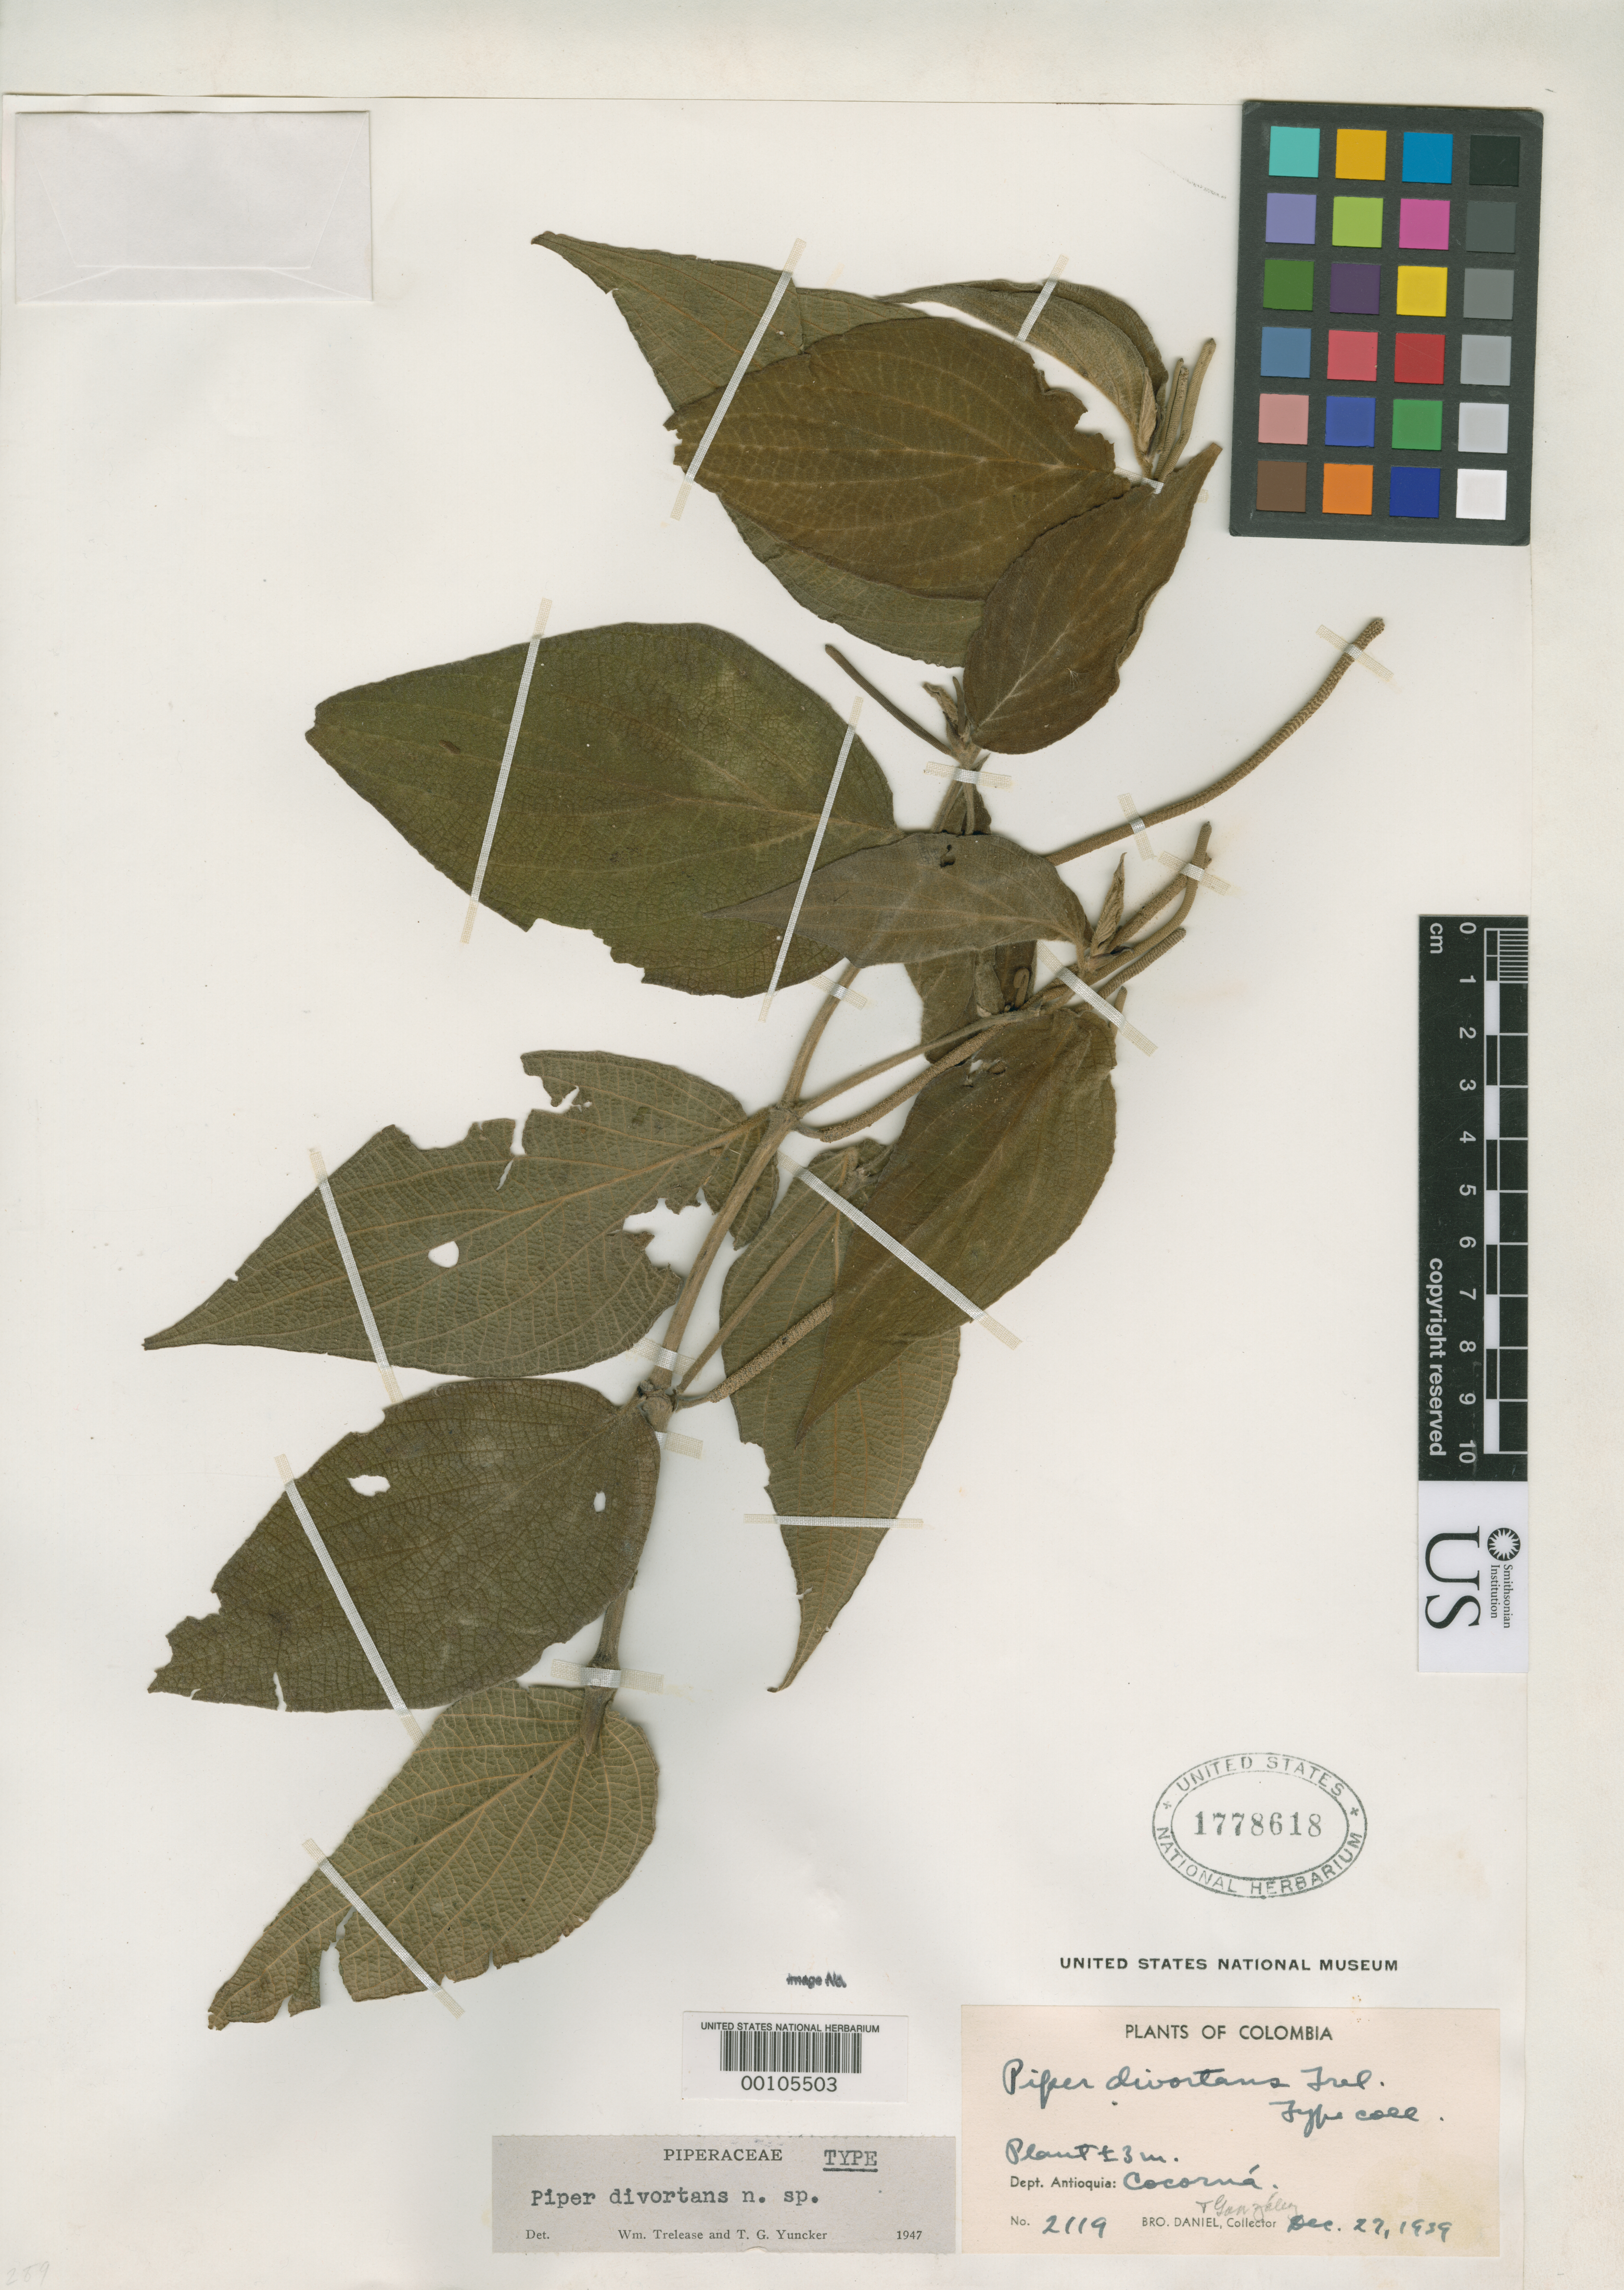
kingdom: Plantae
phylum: Tracheophyta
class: Magnoliopsida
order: Piperales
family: Piperaceae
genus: Piper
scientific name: Piper divortans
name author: Trel. & Yunck.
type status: Holotype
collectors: Bro. Daniel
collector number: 2119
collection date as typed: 27 Dec 1939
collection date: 1939-12-27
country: Colombia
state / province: Antioquia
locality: Cocorna.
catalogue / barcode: US 1778618